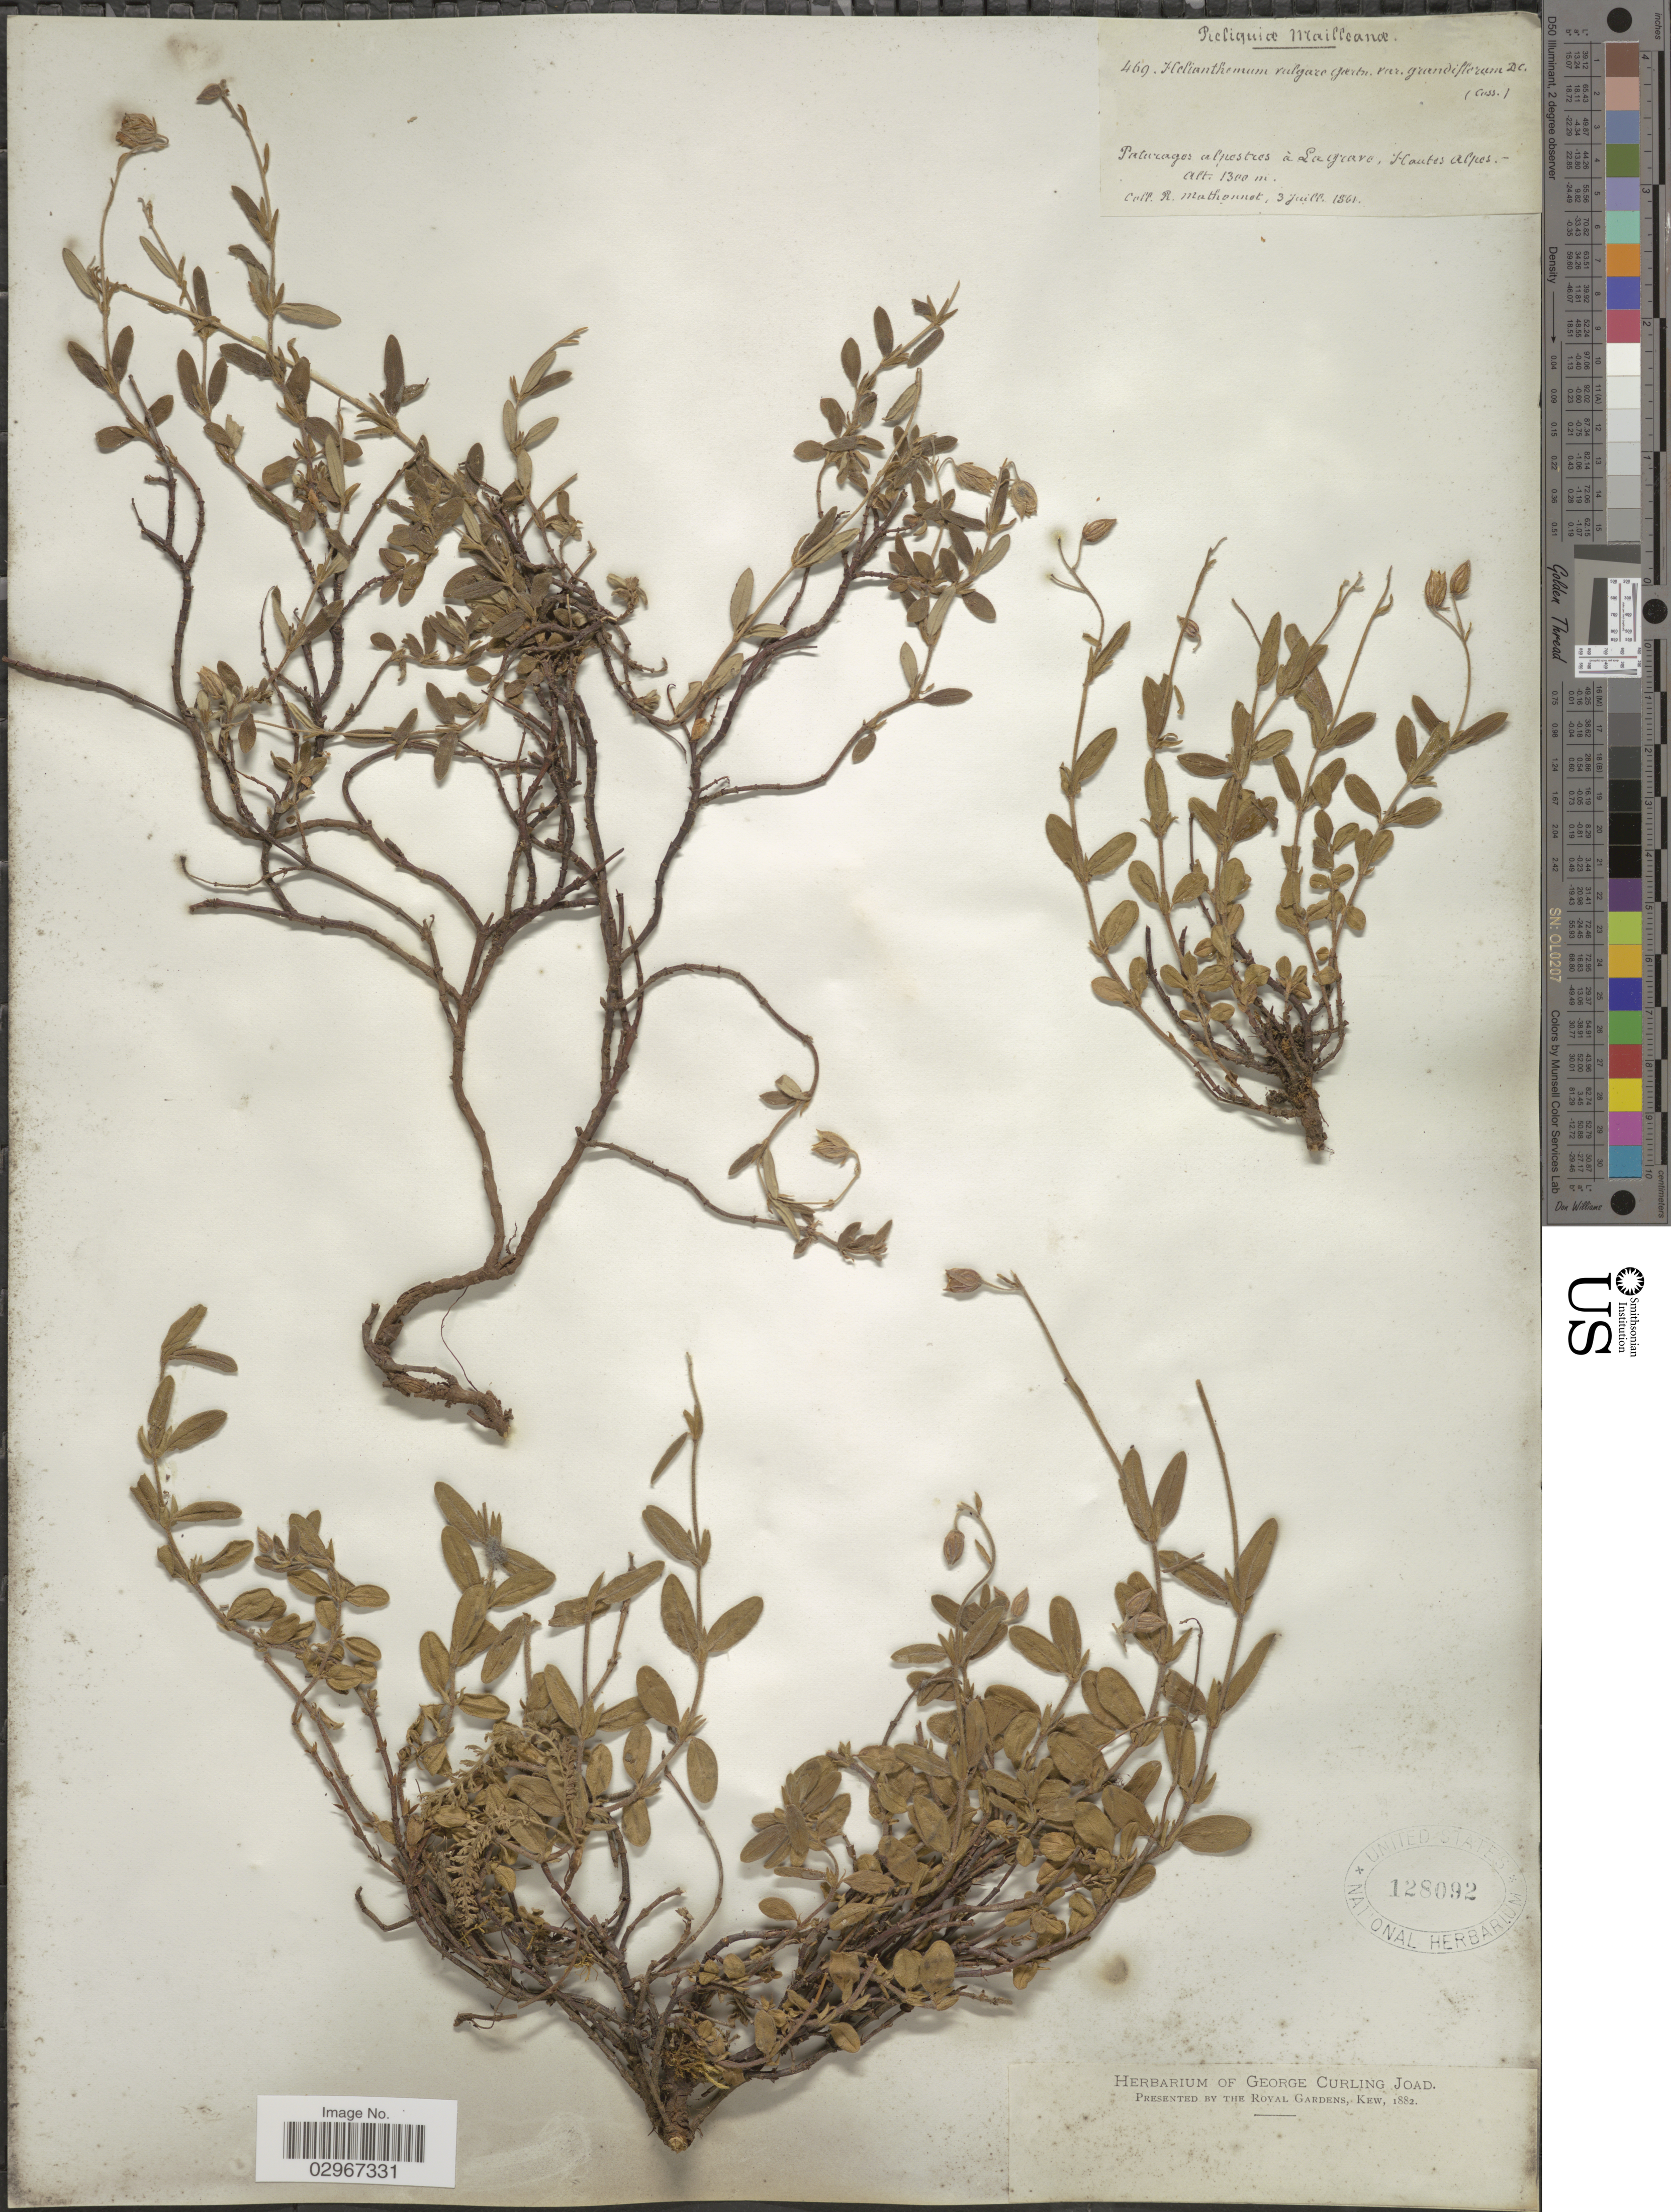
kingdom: Plantae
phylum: Tracheophyta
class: Magnoliopsida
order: Malvales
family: Cistaceae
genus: Helianthemum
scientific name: Helianthemum vulgare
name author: Gaertn.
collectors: ex herb. George Curling Joad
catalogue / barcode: US 128092